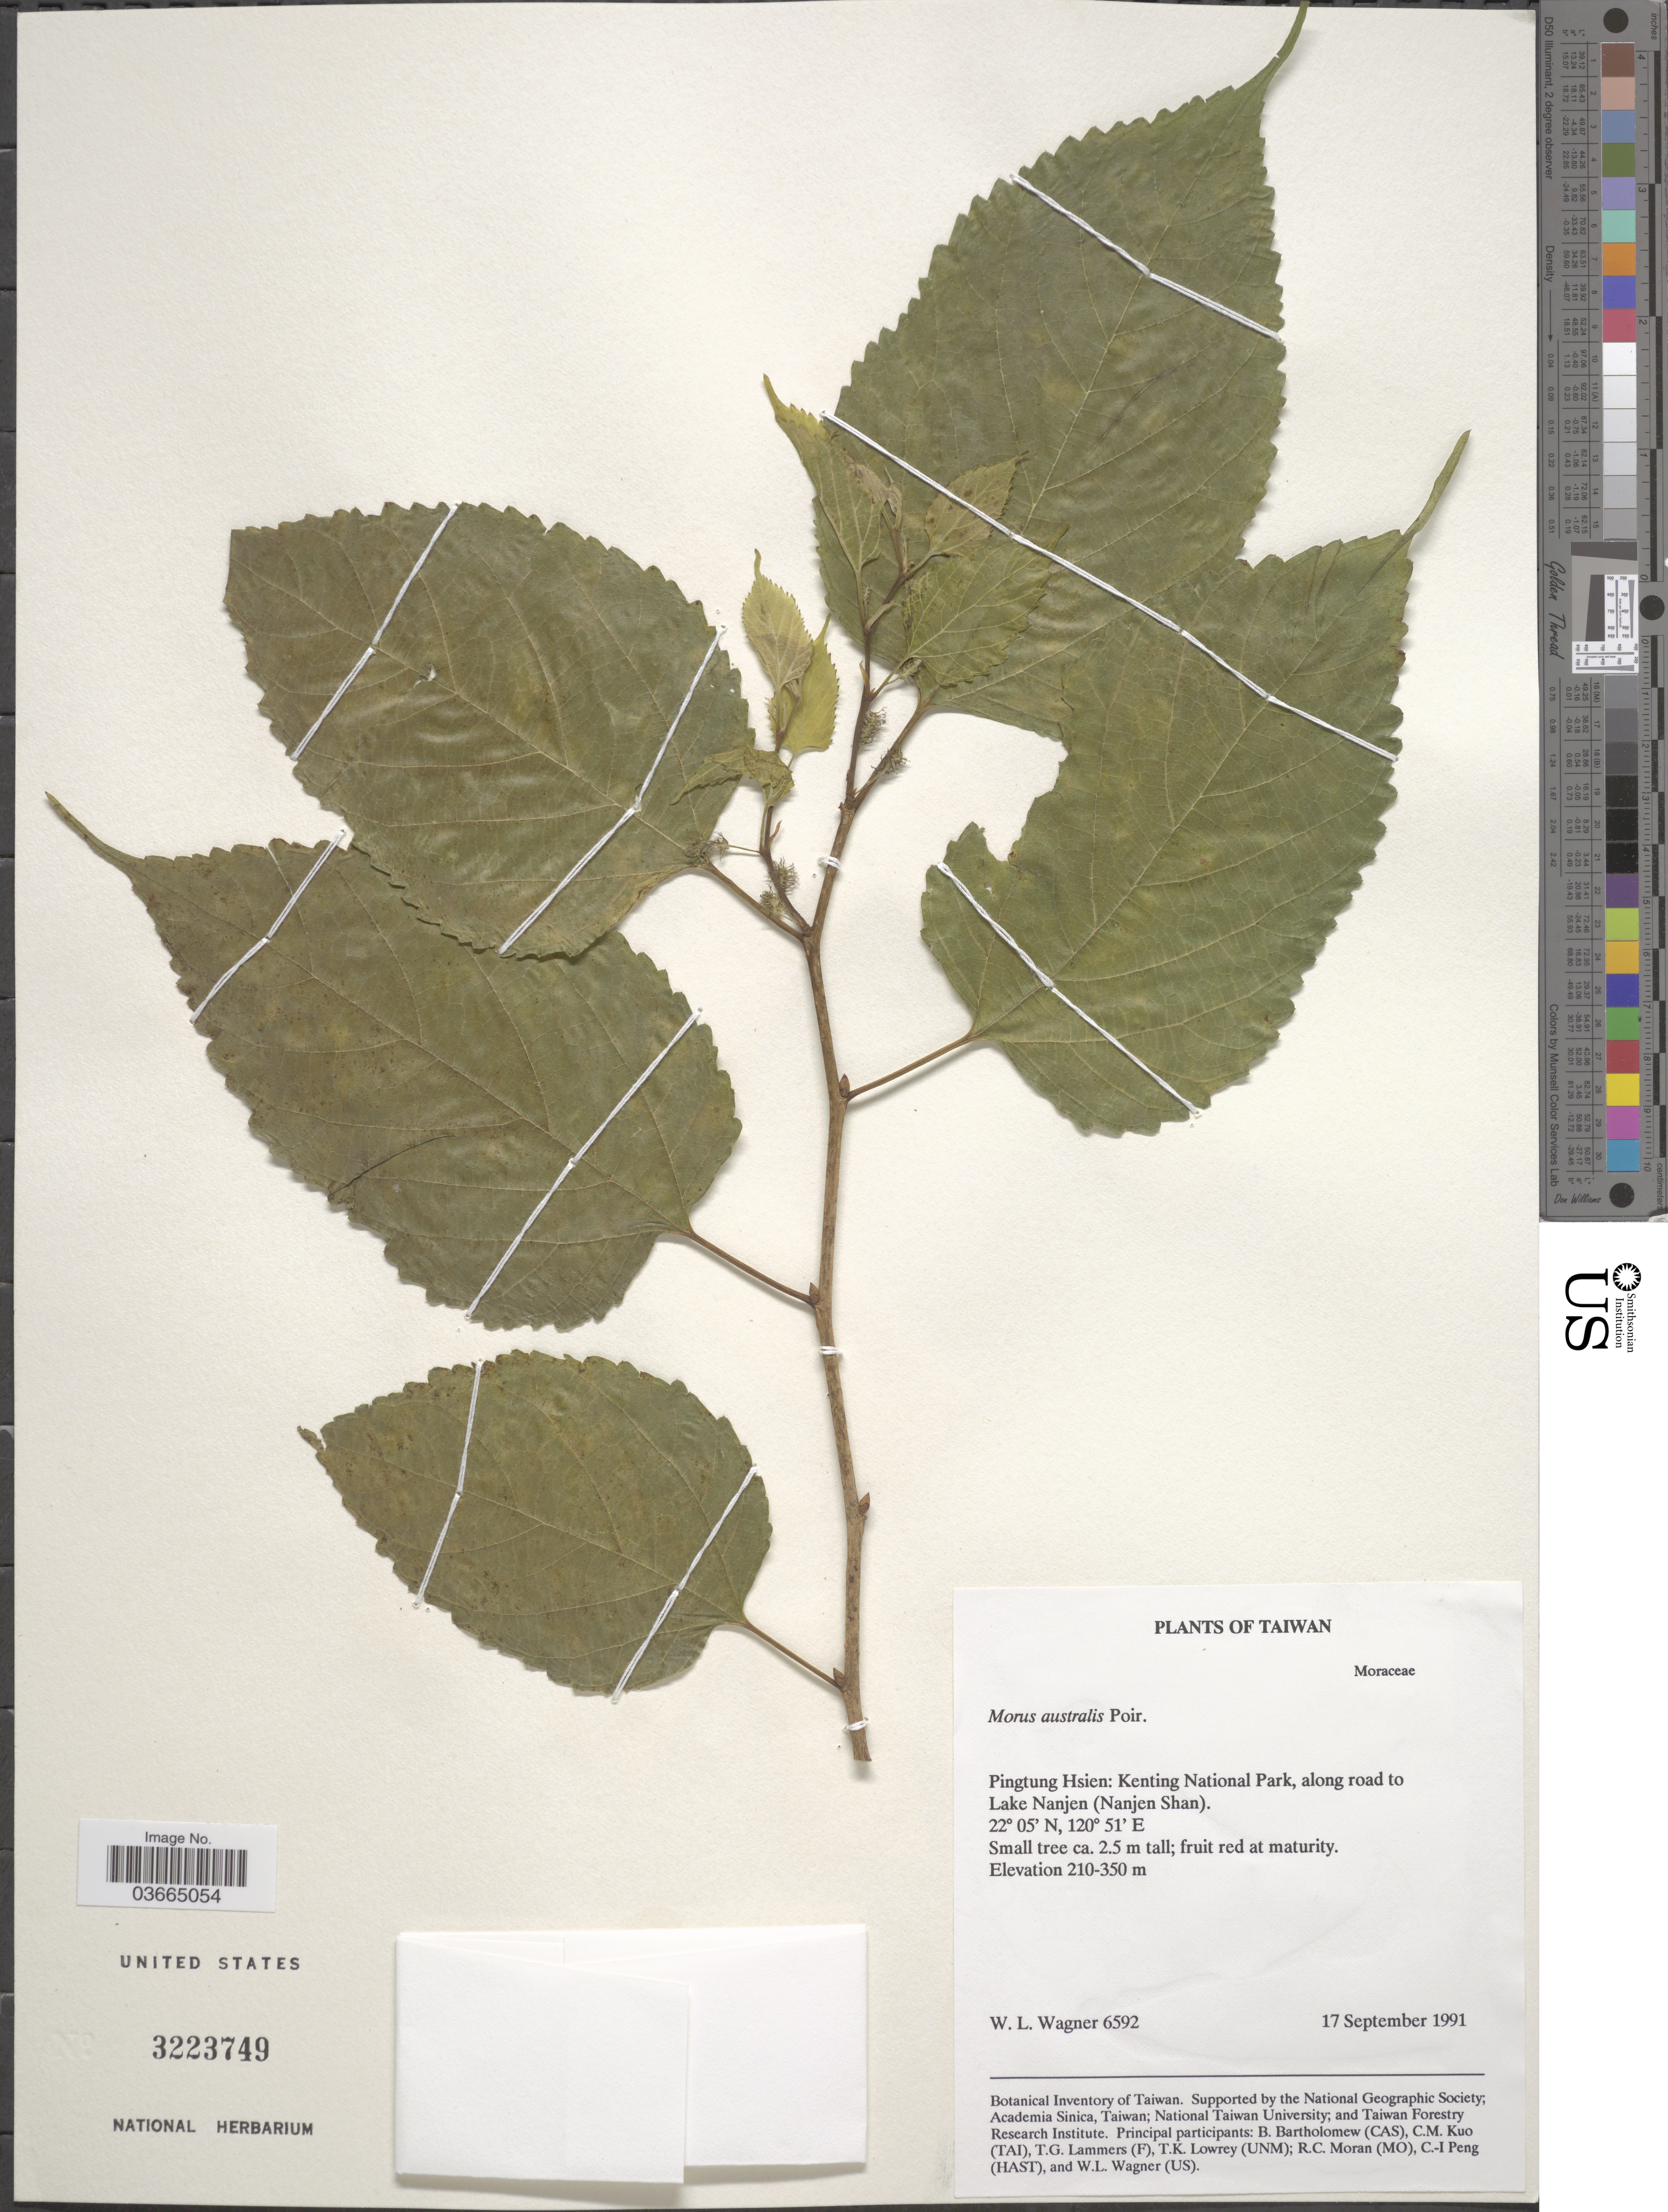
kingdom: Plantae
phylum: Tracheophyta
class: Magnoliopsida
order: Rosales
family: Moraceae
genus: Morus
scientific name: Morus australis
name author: Poir.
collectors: W. L. Wagner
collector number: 6592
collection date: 1991-09-17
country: Taiwan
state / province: Pingtung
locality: Pingtung Hsien: Kenting National Park, along road to Lake Nanjen (Nanjen Shan).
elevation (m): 210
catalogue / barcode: US 3223749